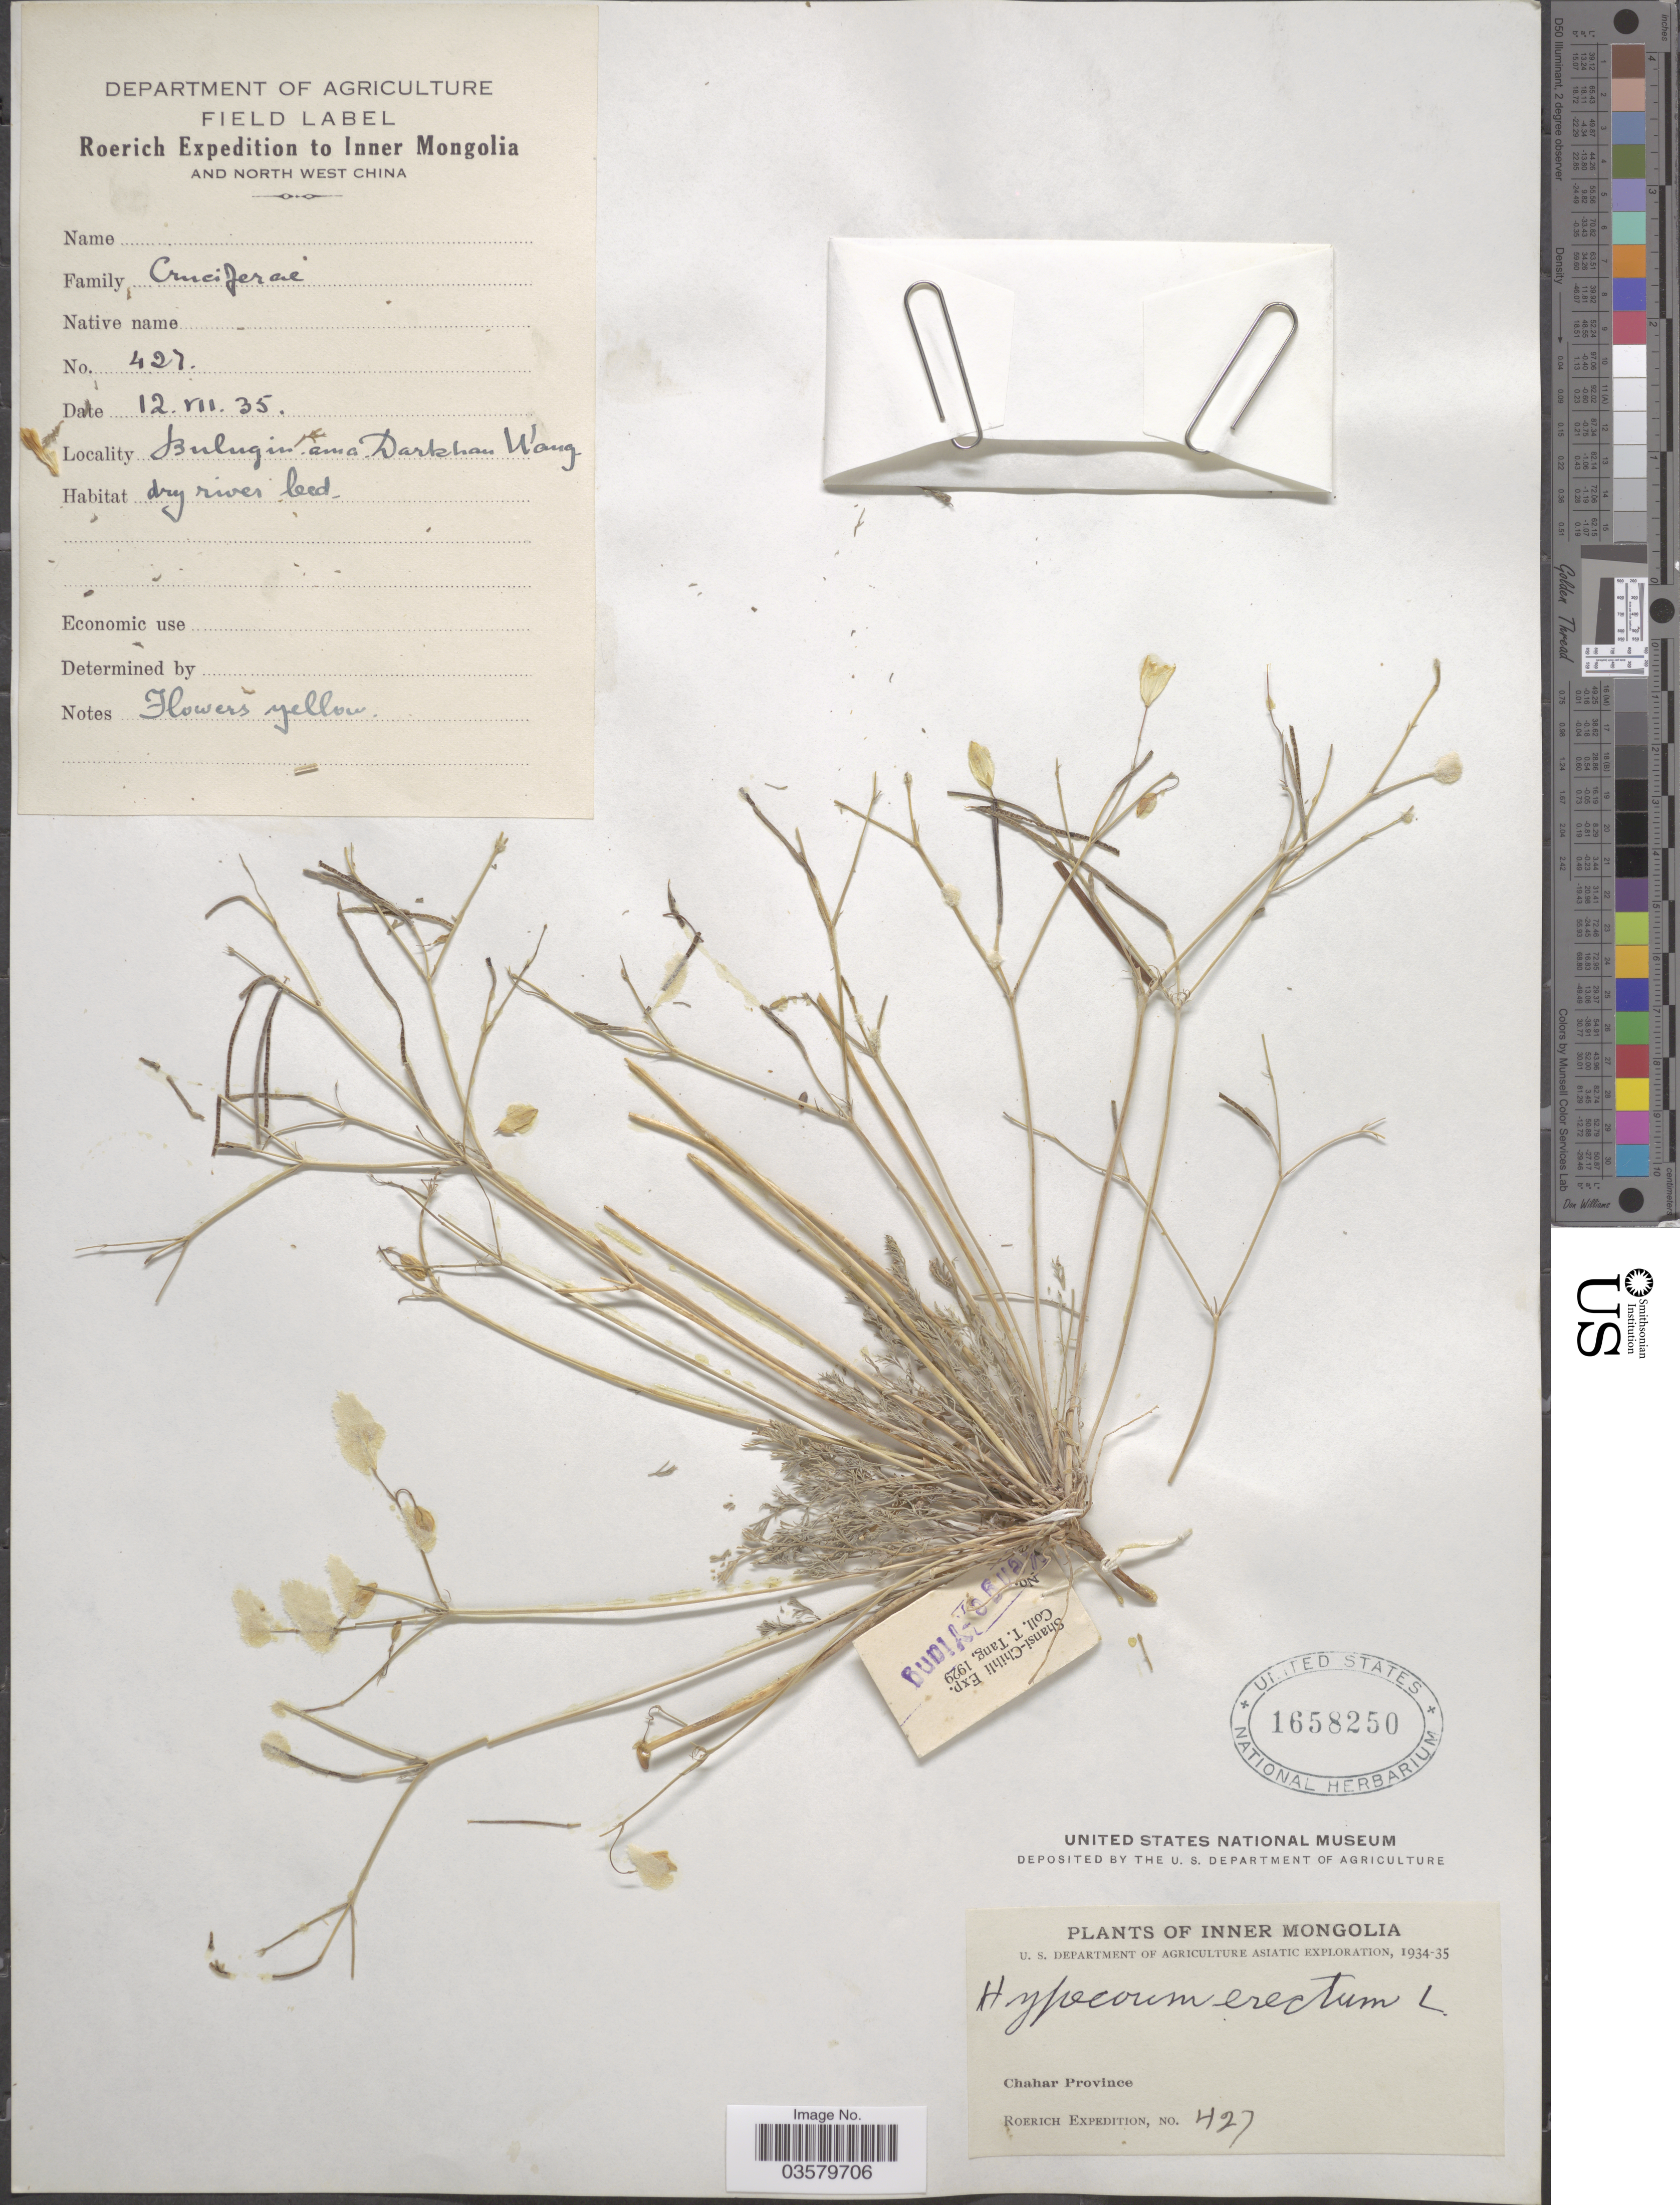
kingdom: Plantae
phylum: Tracheophyta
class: Magnoliopsida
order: Ranunculales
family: Papaveraceae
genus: Hypecoum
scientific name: Hypecoum erectum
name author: L.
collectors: -. Roerich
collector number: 427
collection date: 1935-07-12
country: China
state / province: Nei Monggol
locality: Inner Mongolia. Chahar Province. Bulugin-ama Darkhan Wang.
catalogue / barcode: US 1658250